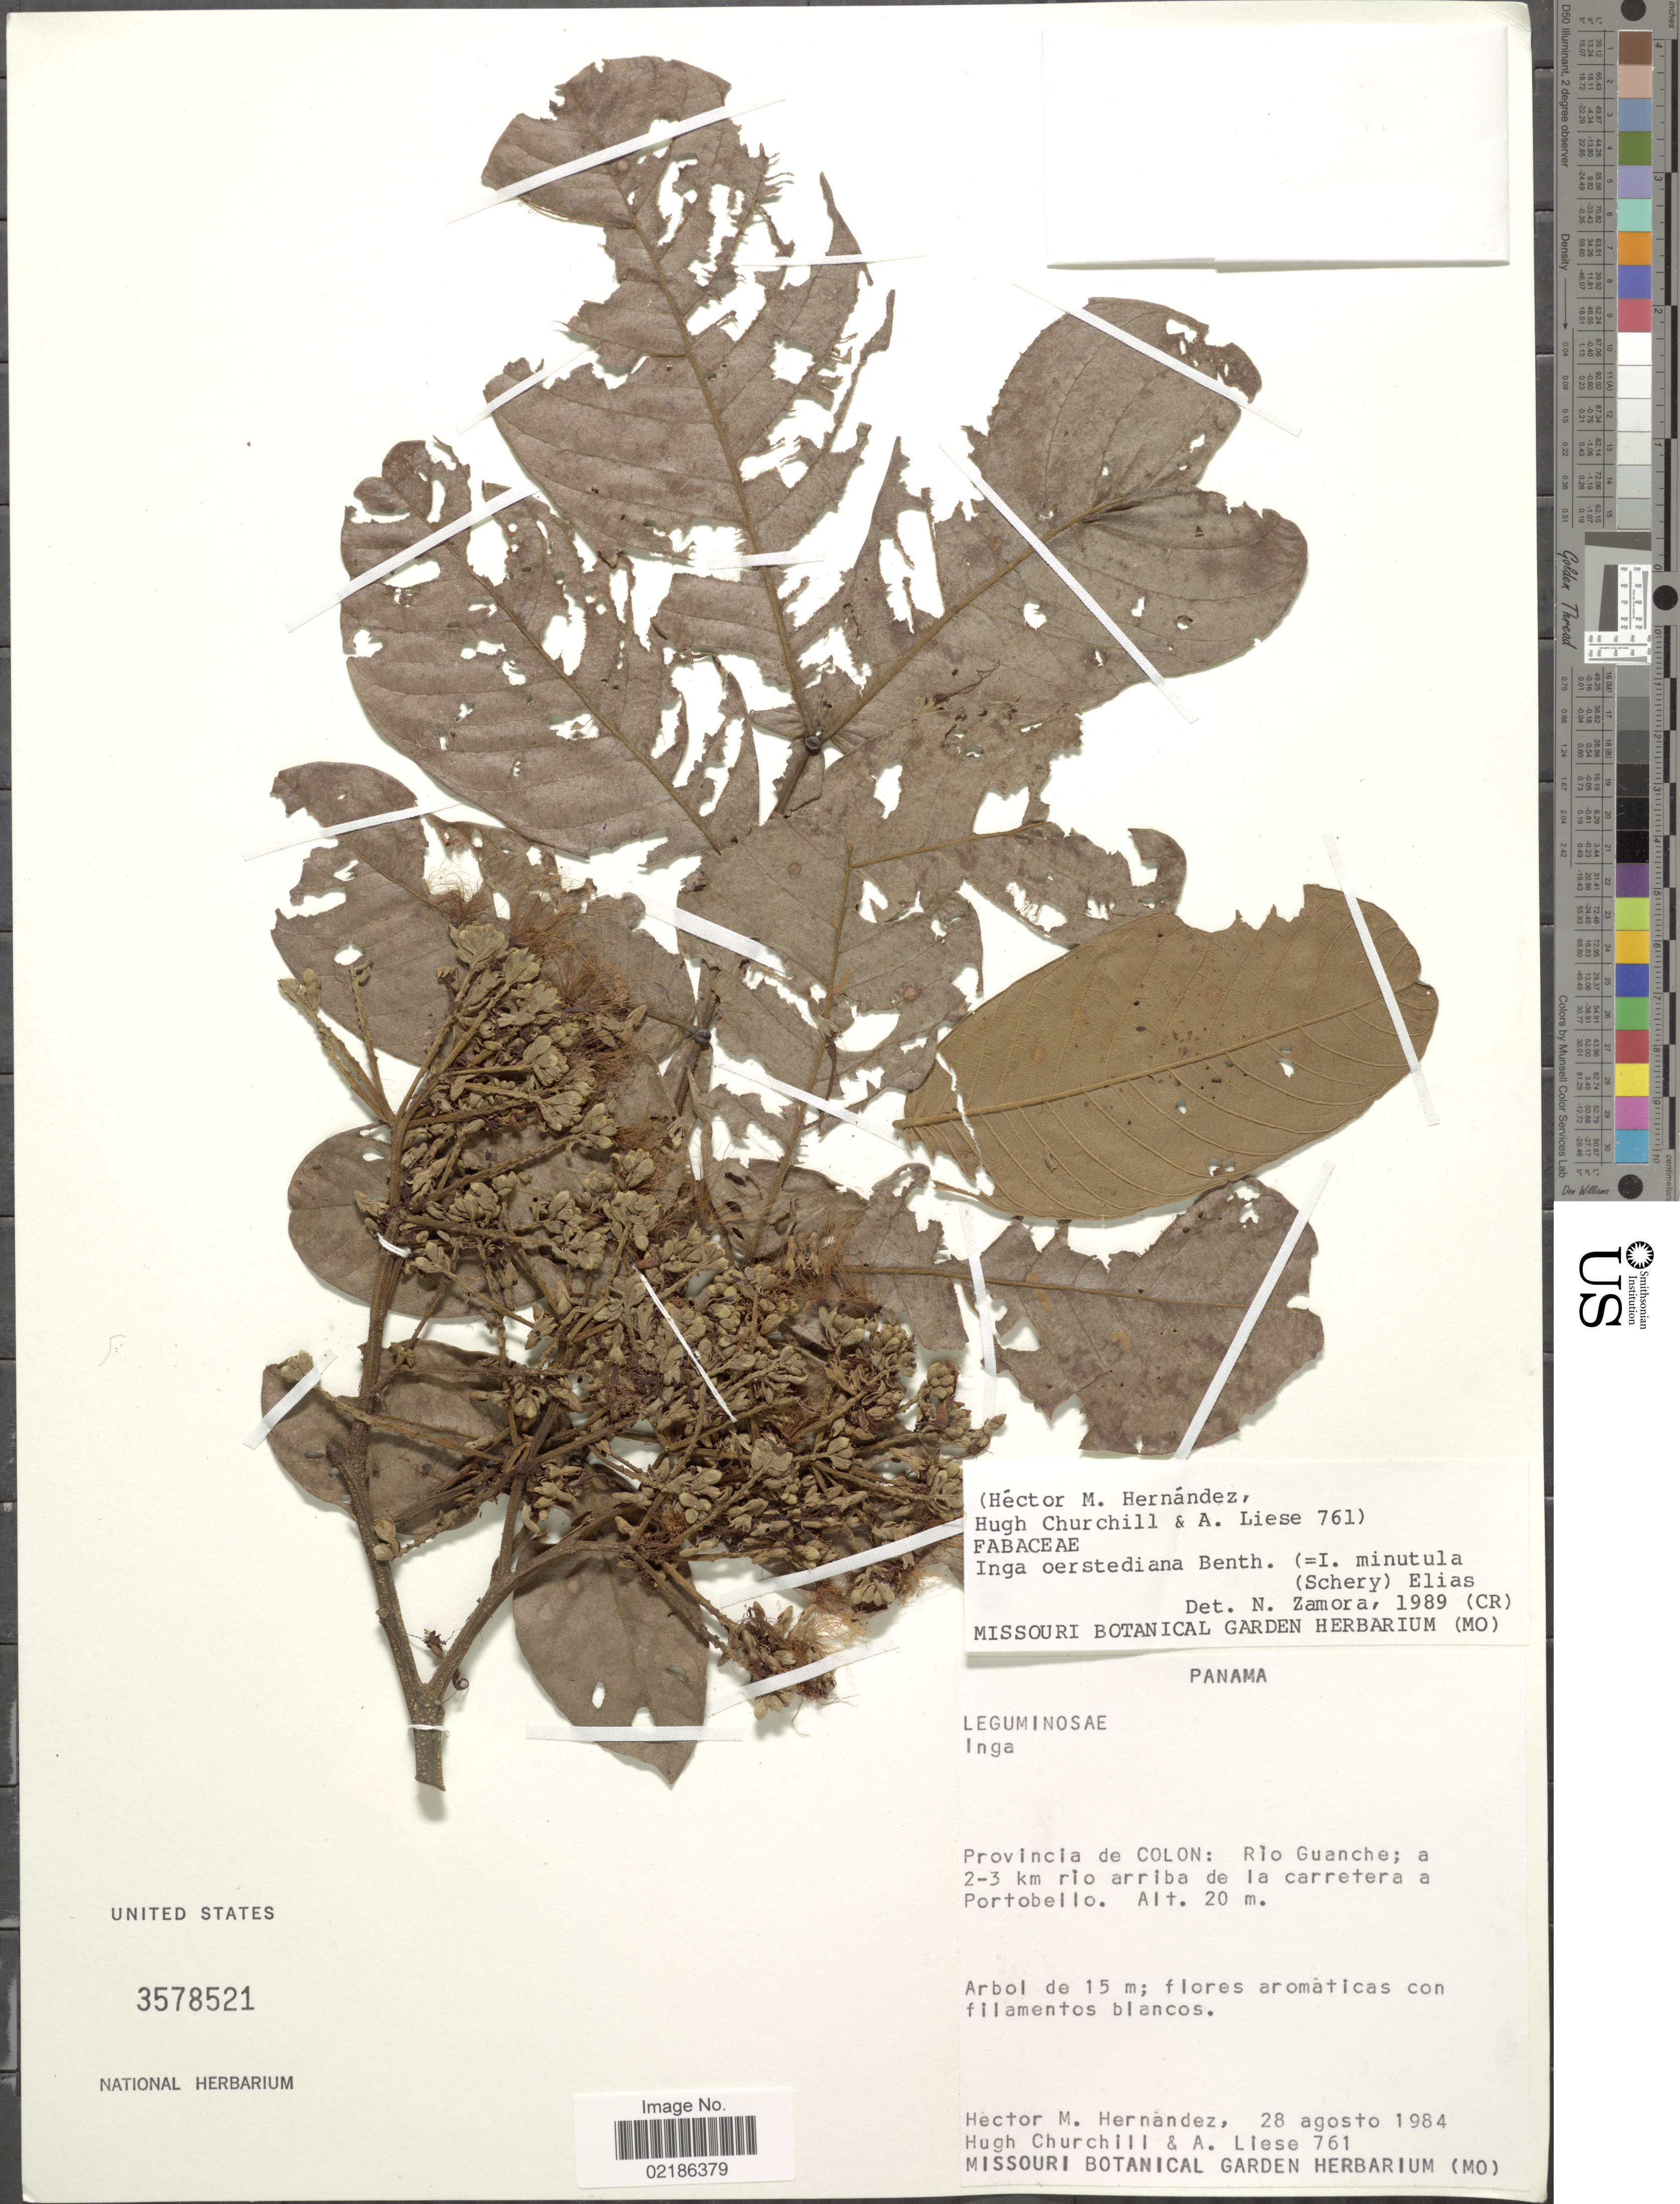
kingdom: Plantae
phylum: Tracheophyta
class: Magnoliopsida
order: Fabales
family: Fabaceae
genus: Inga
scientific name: Inga oerstediana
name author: Benth.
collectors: H. M. Hernandez, H. Churchill & A. Liese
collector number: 761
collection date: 1984-08-28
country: Panama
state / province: Colón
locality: Rio Guanche, a 2-3 km rio arriba de la carretera a Portobello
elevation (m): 20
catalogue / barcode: US 3578521